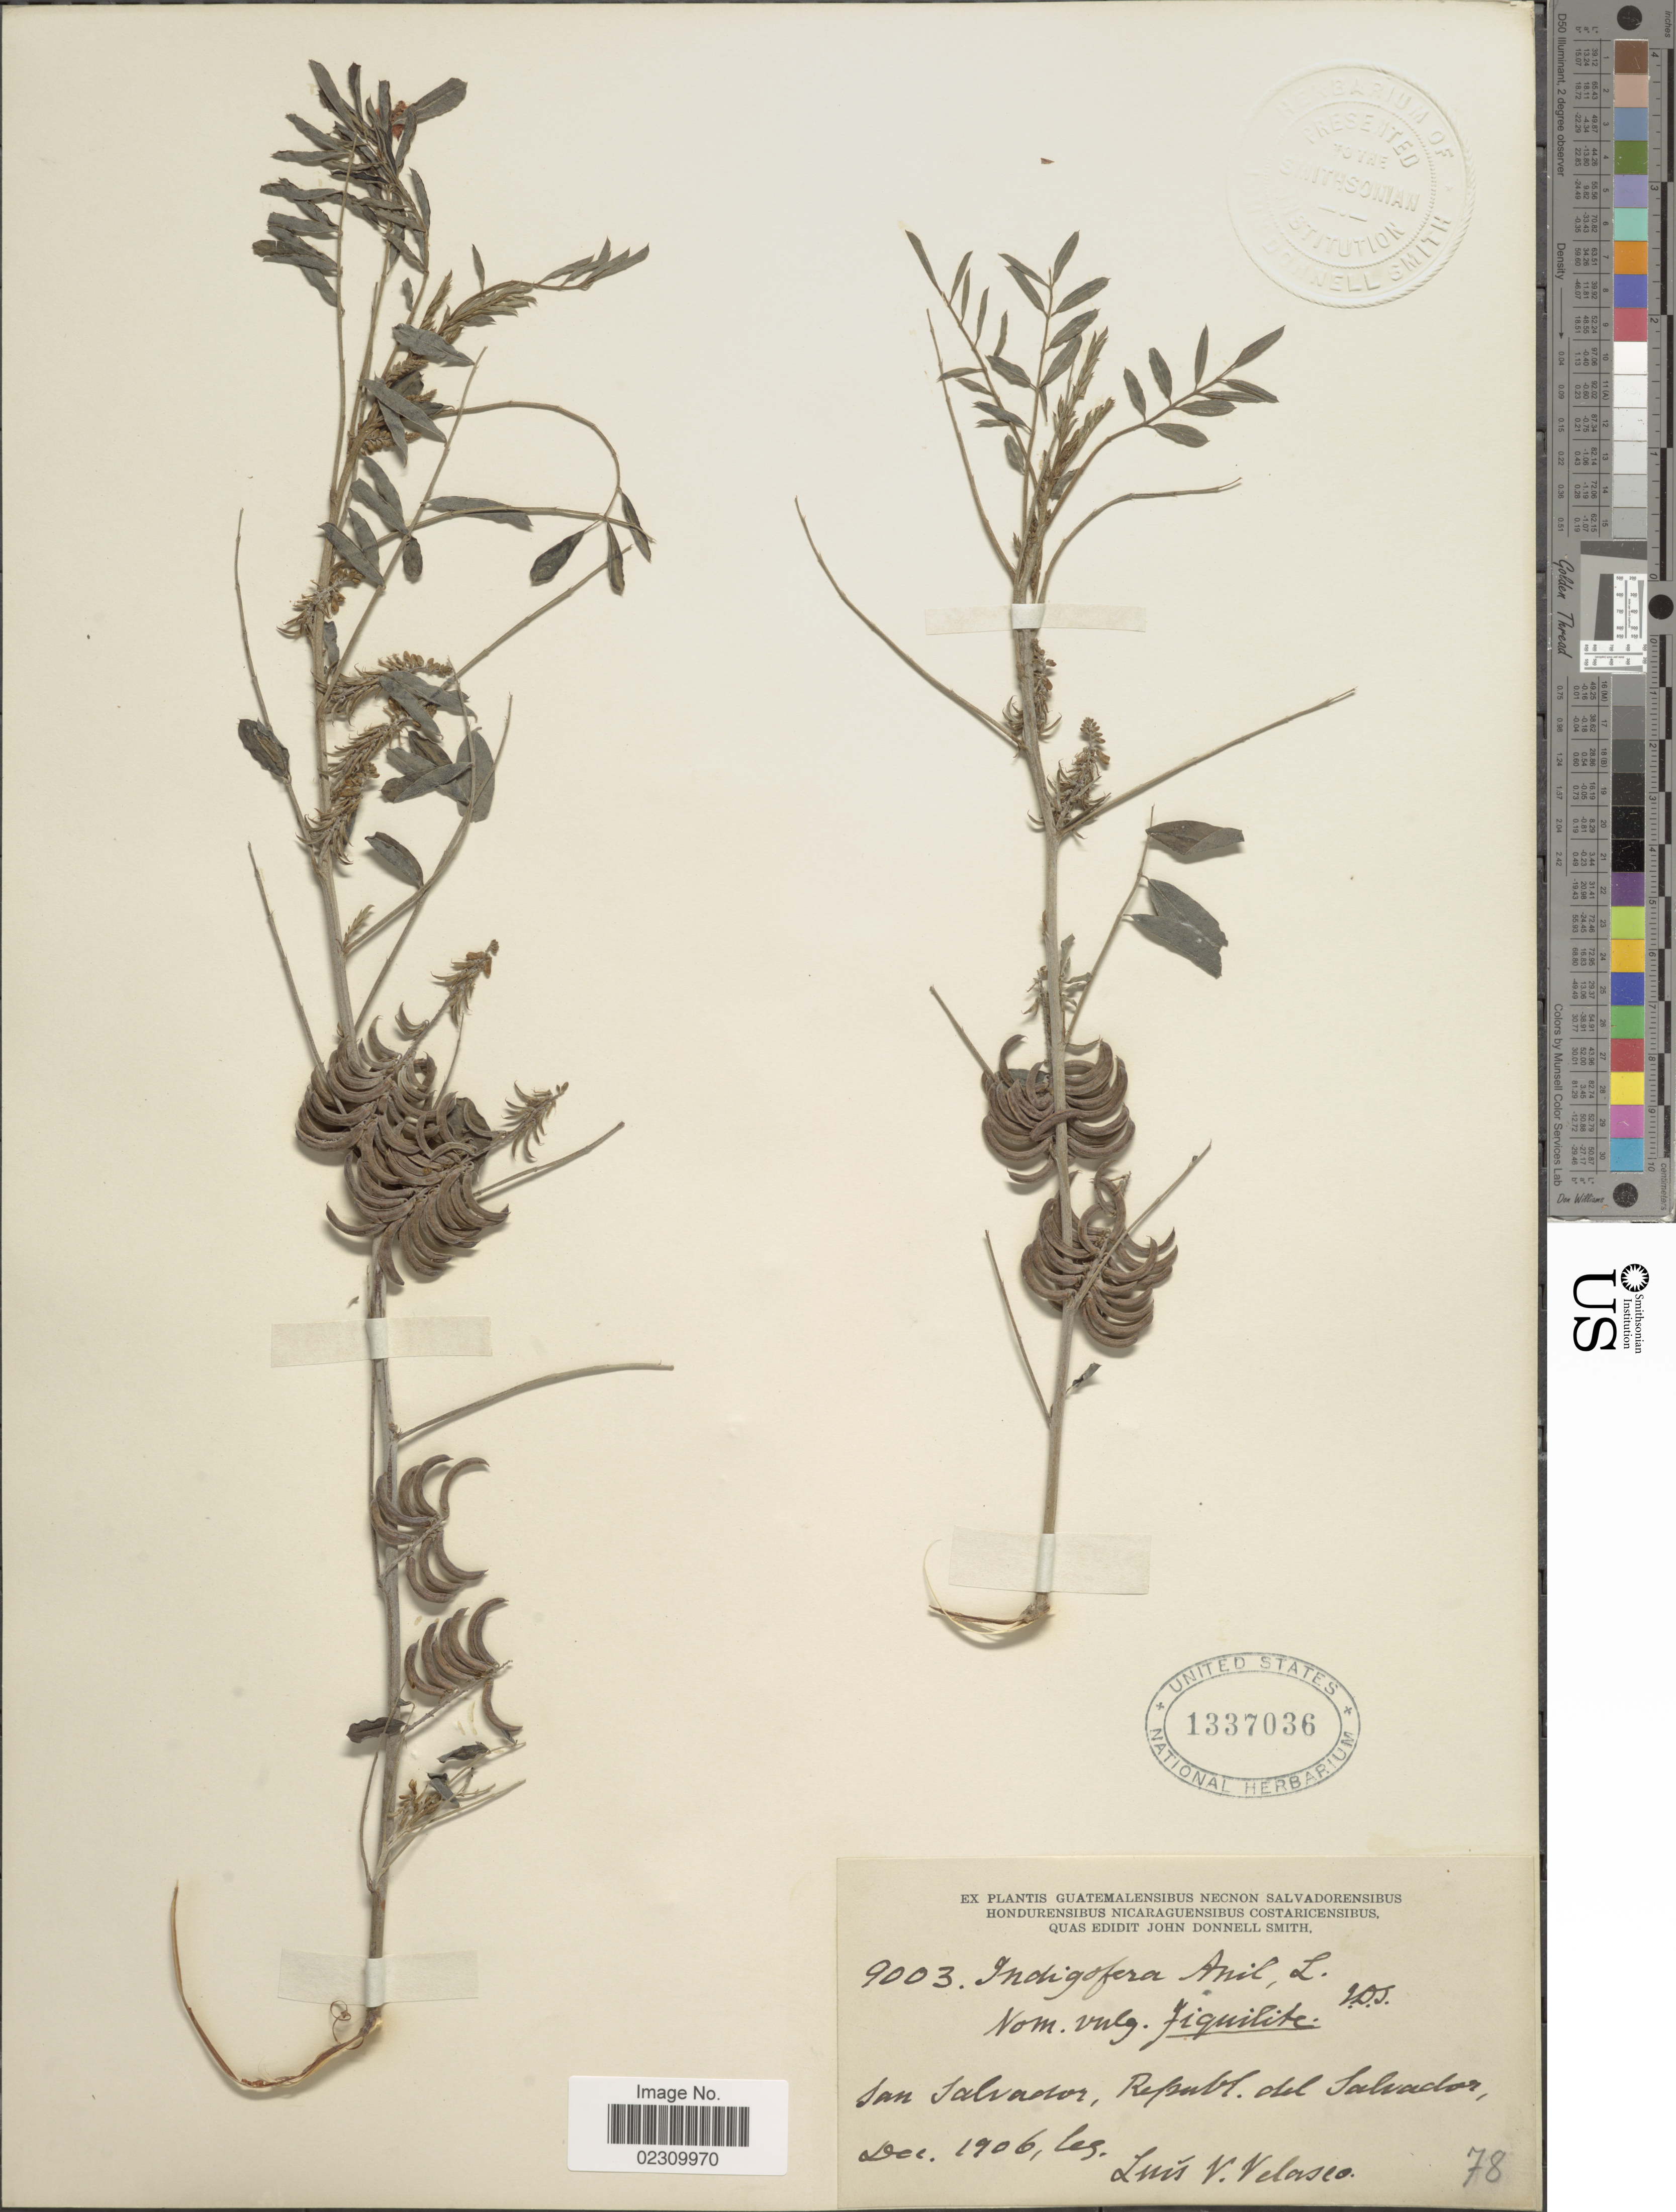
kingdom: Plantae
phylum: Tracheophyta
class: Magnoliopsida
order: Fabales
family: Fabaceae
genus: Indigofera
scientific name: Indigofera suffruticosa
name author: Mill.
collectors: L. Velasco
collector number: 78/9003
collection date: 1906-12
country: El Salvador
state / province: San Salvador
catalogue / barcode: US 1337036